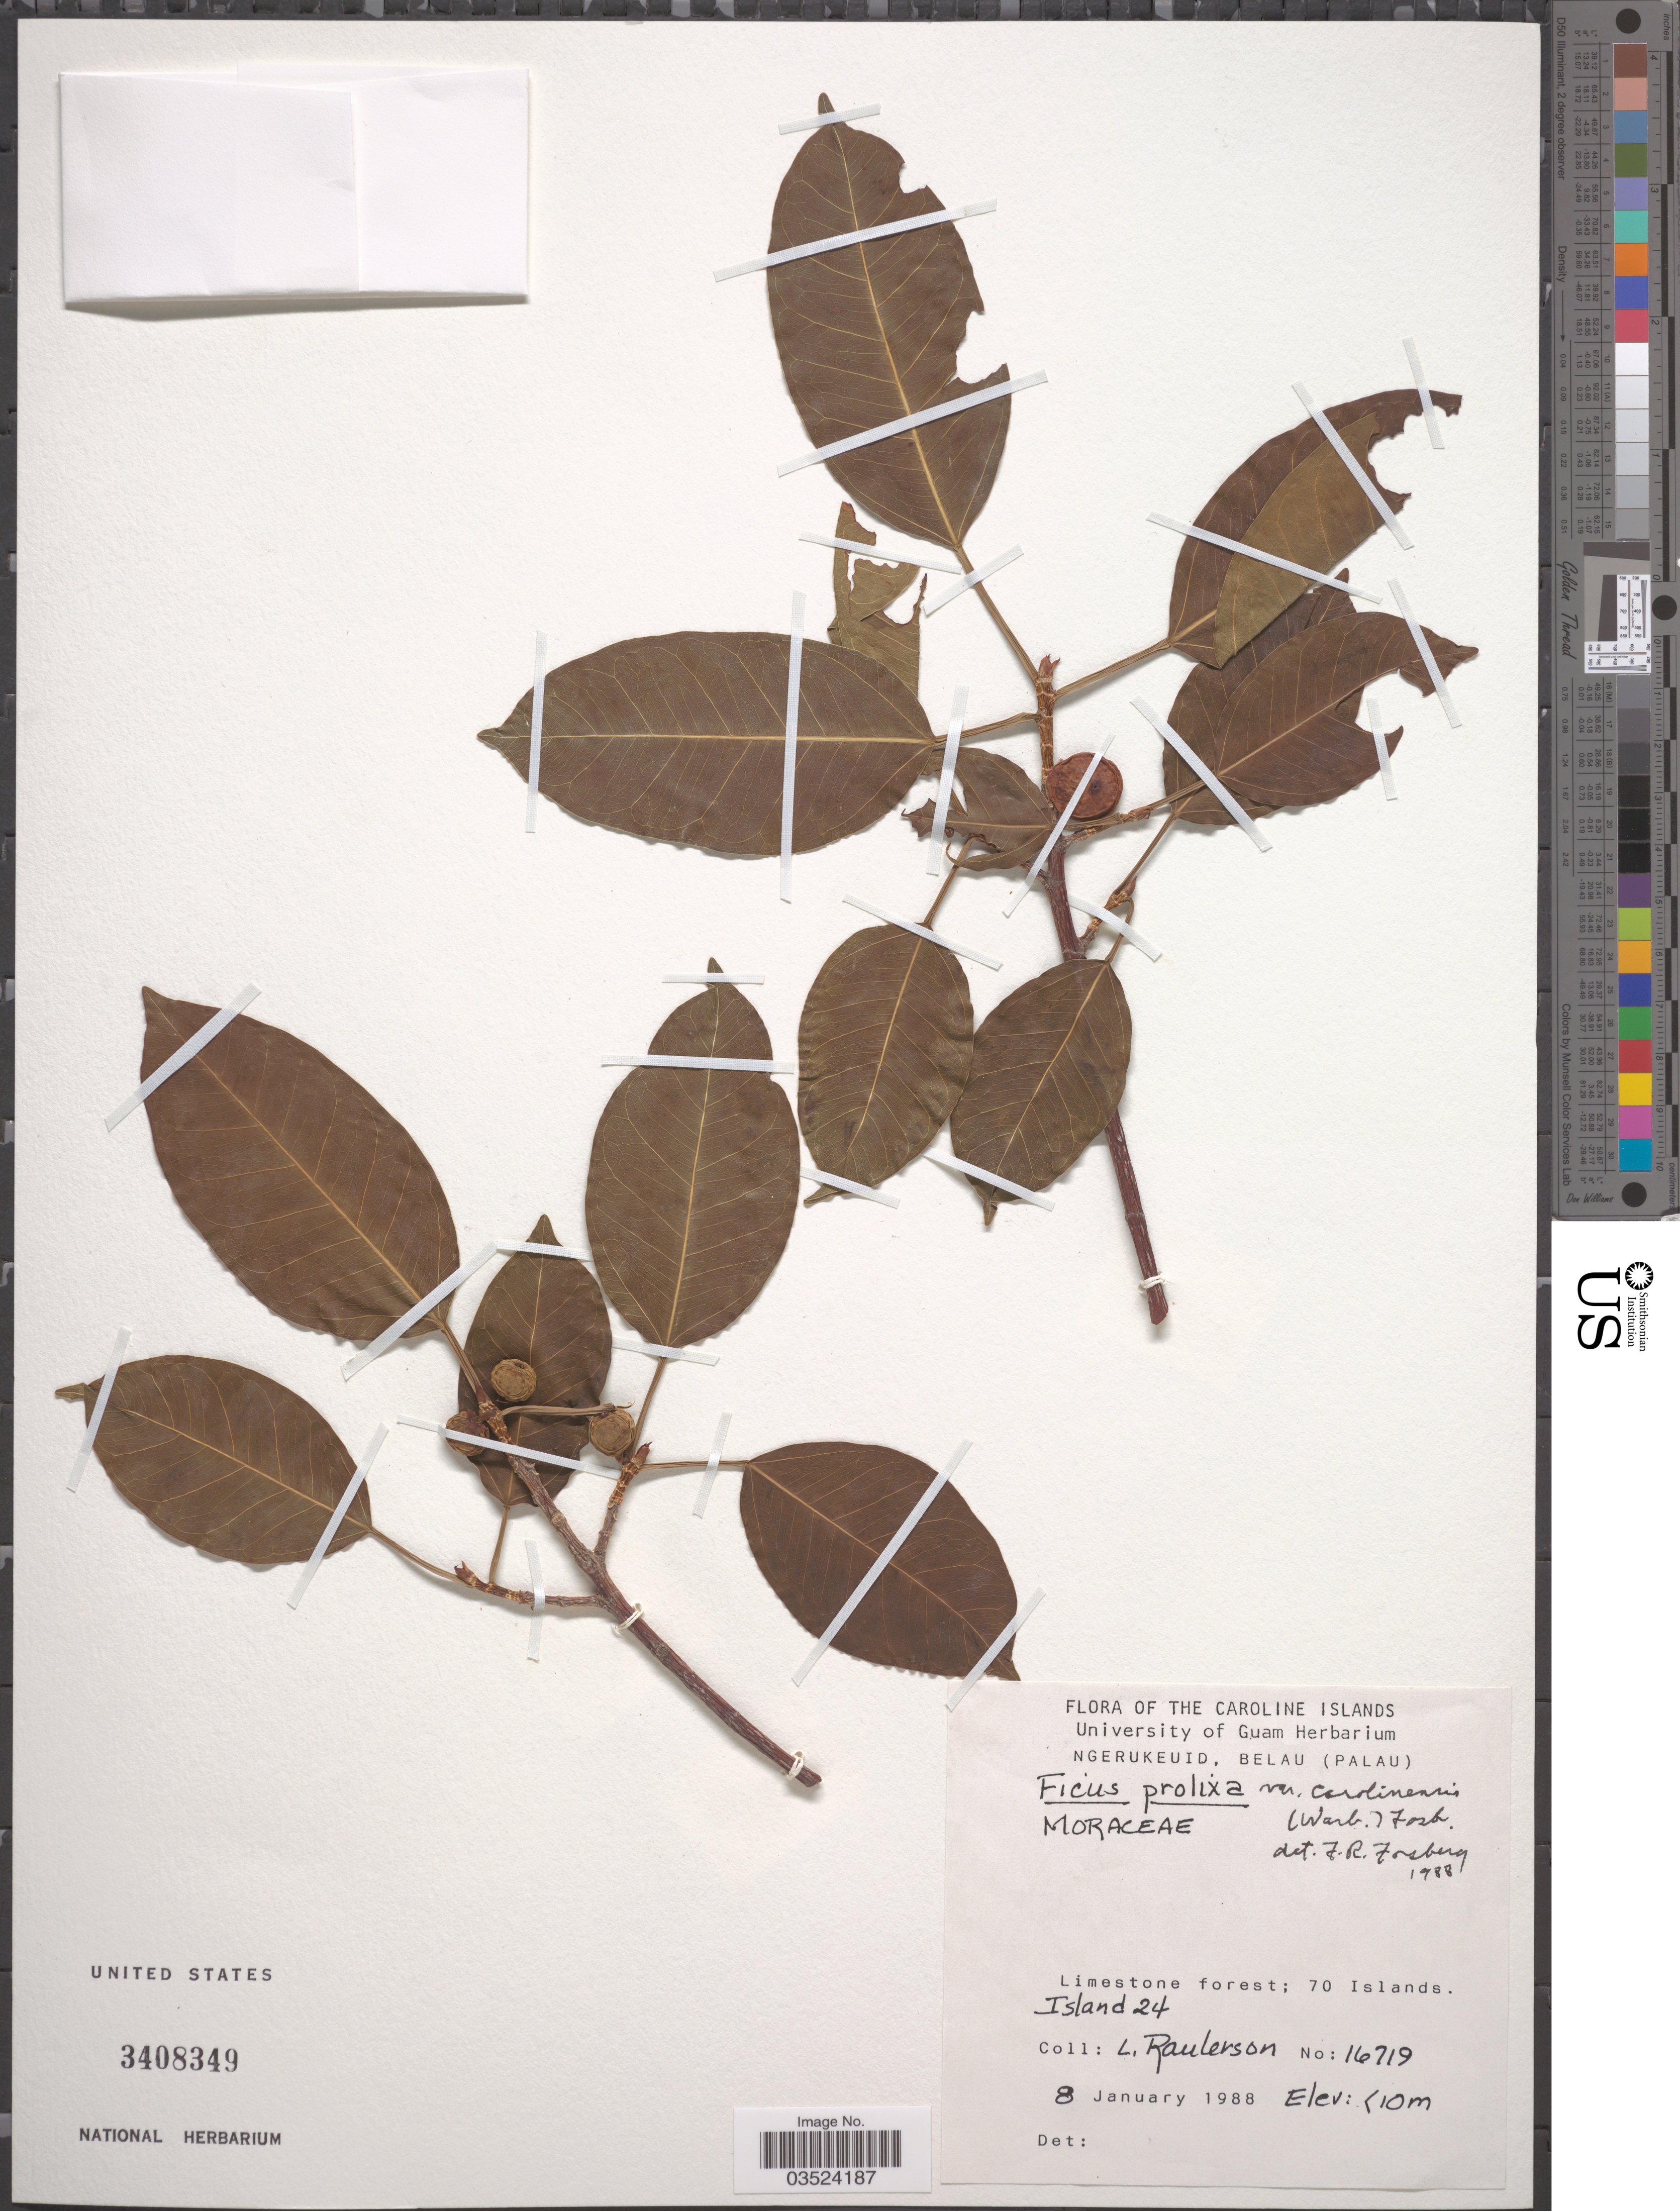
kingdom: Plantae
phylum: Tracheophyta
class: Magnoliopsida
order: Rosales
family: Moraceae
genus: Ficus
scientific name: Ficus prolixa var. carolinensis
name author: (Warb.) Fosberg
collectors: L. Raulerson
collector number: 16719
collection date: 1988-01-08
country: Palau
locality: The Caroline Islands. Limestone forest; 70 Islands. Island 24.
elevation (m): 10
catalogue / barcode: US 3408349